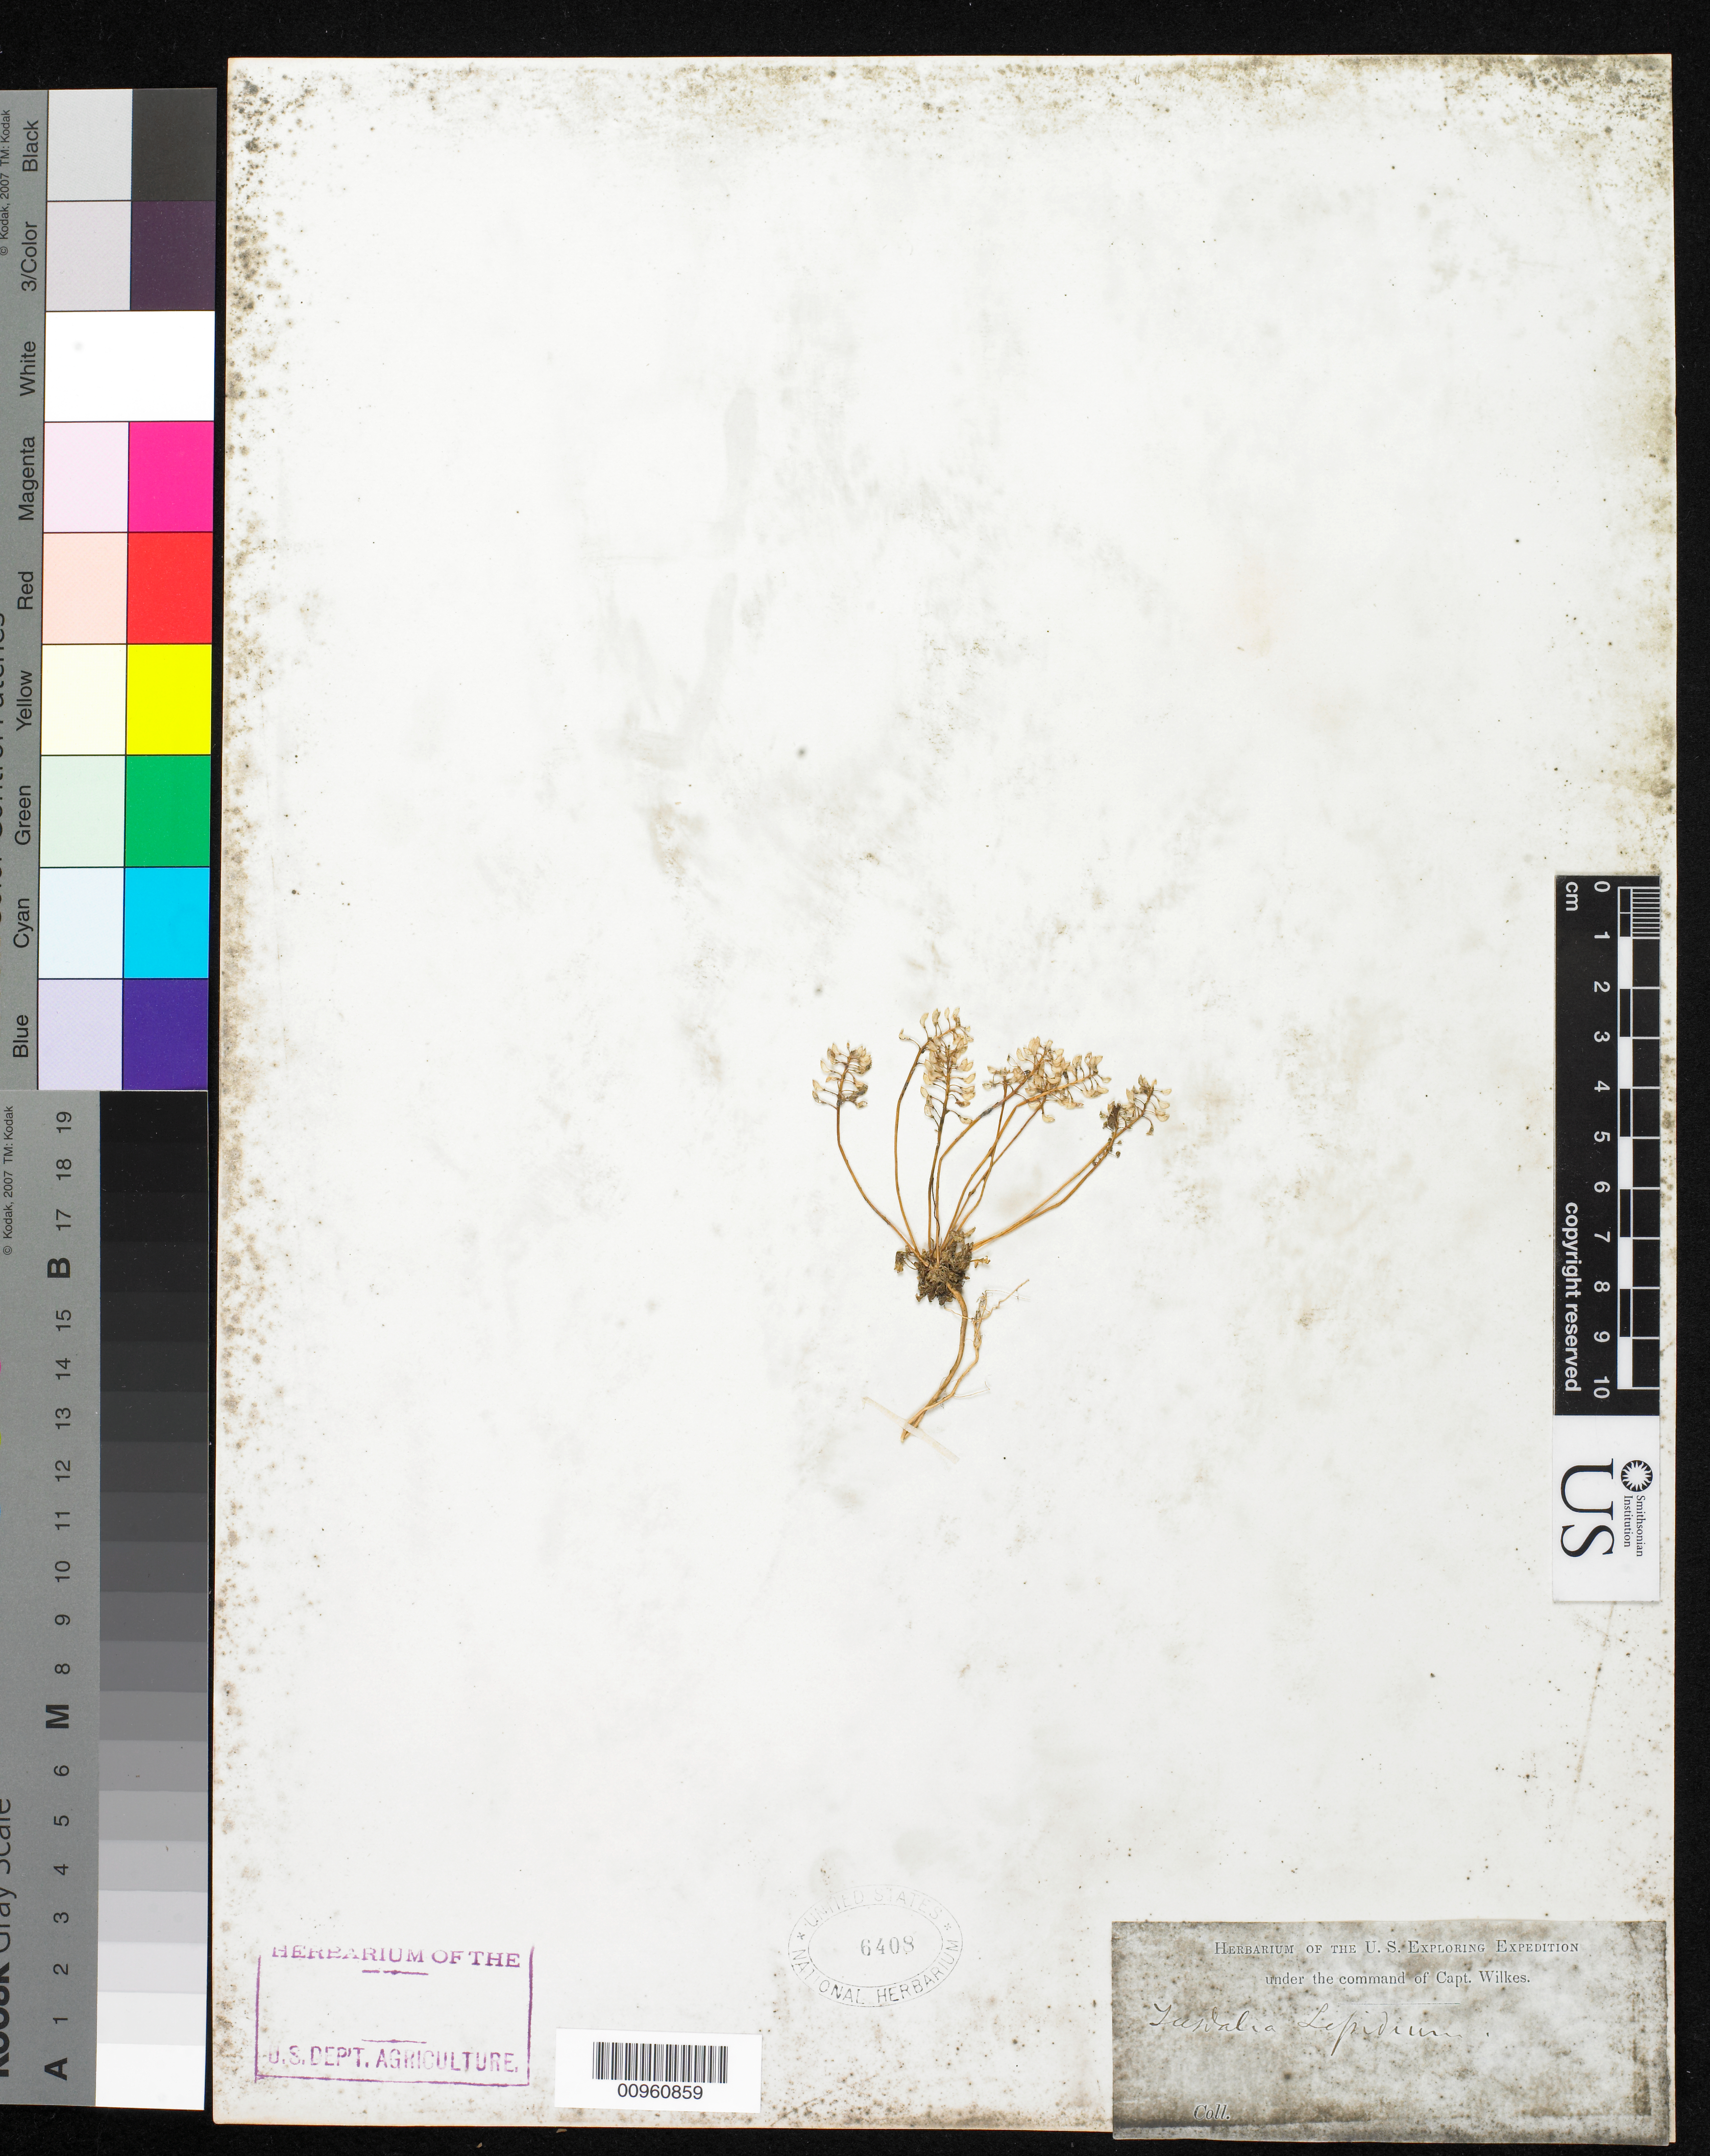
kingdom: Plantae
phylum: Tracheophyta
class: Magnoliopsida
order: Brassicales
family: Brassicaceae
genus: Teesdalia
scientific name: Teesdalia lepidium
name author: (DC.) DC.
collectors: Wilkes Explor. Exped.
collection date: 1838/1842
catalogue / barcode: US 6408